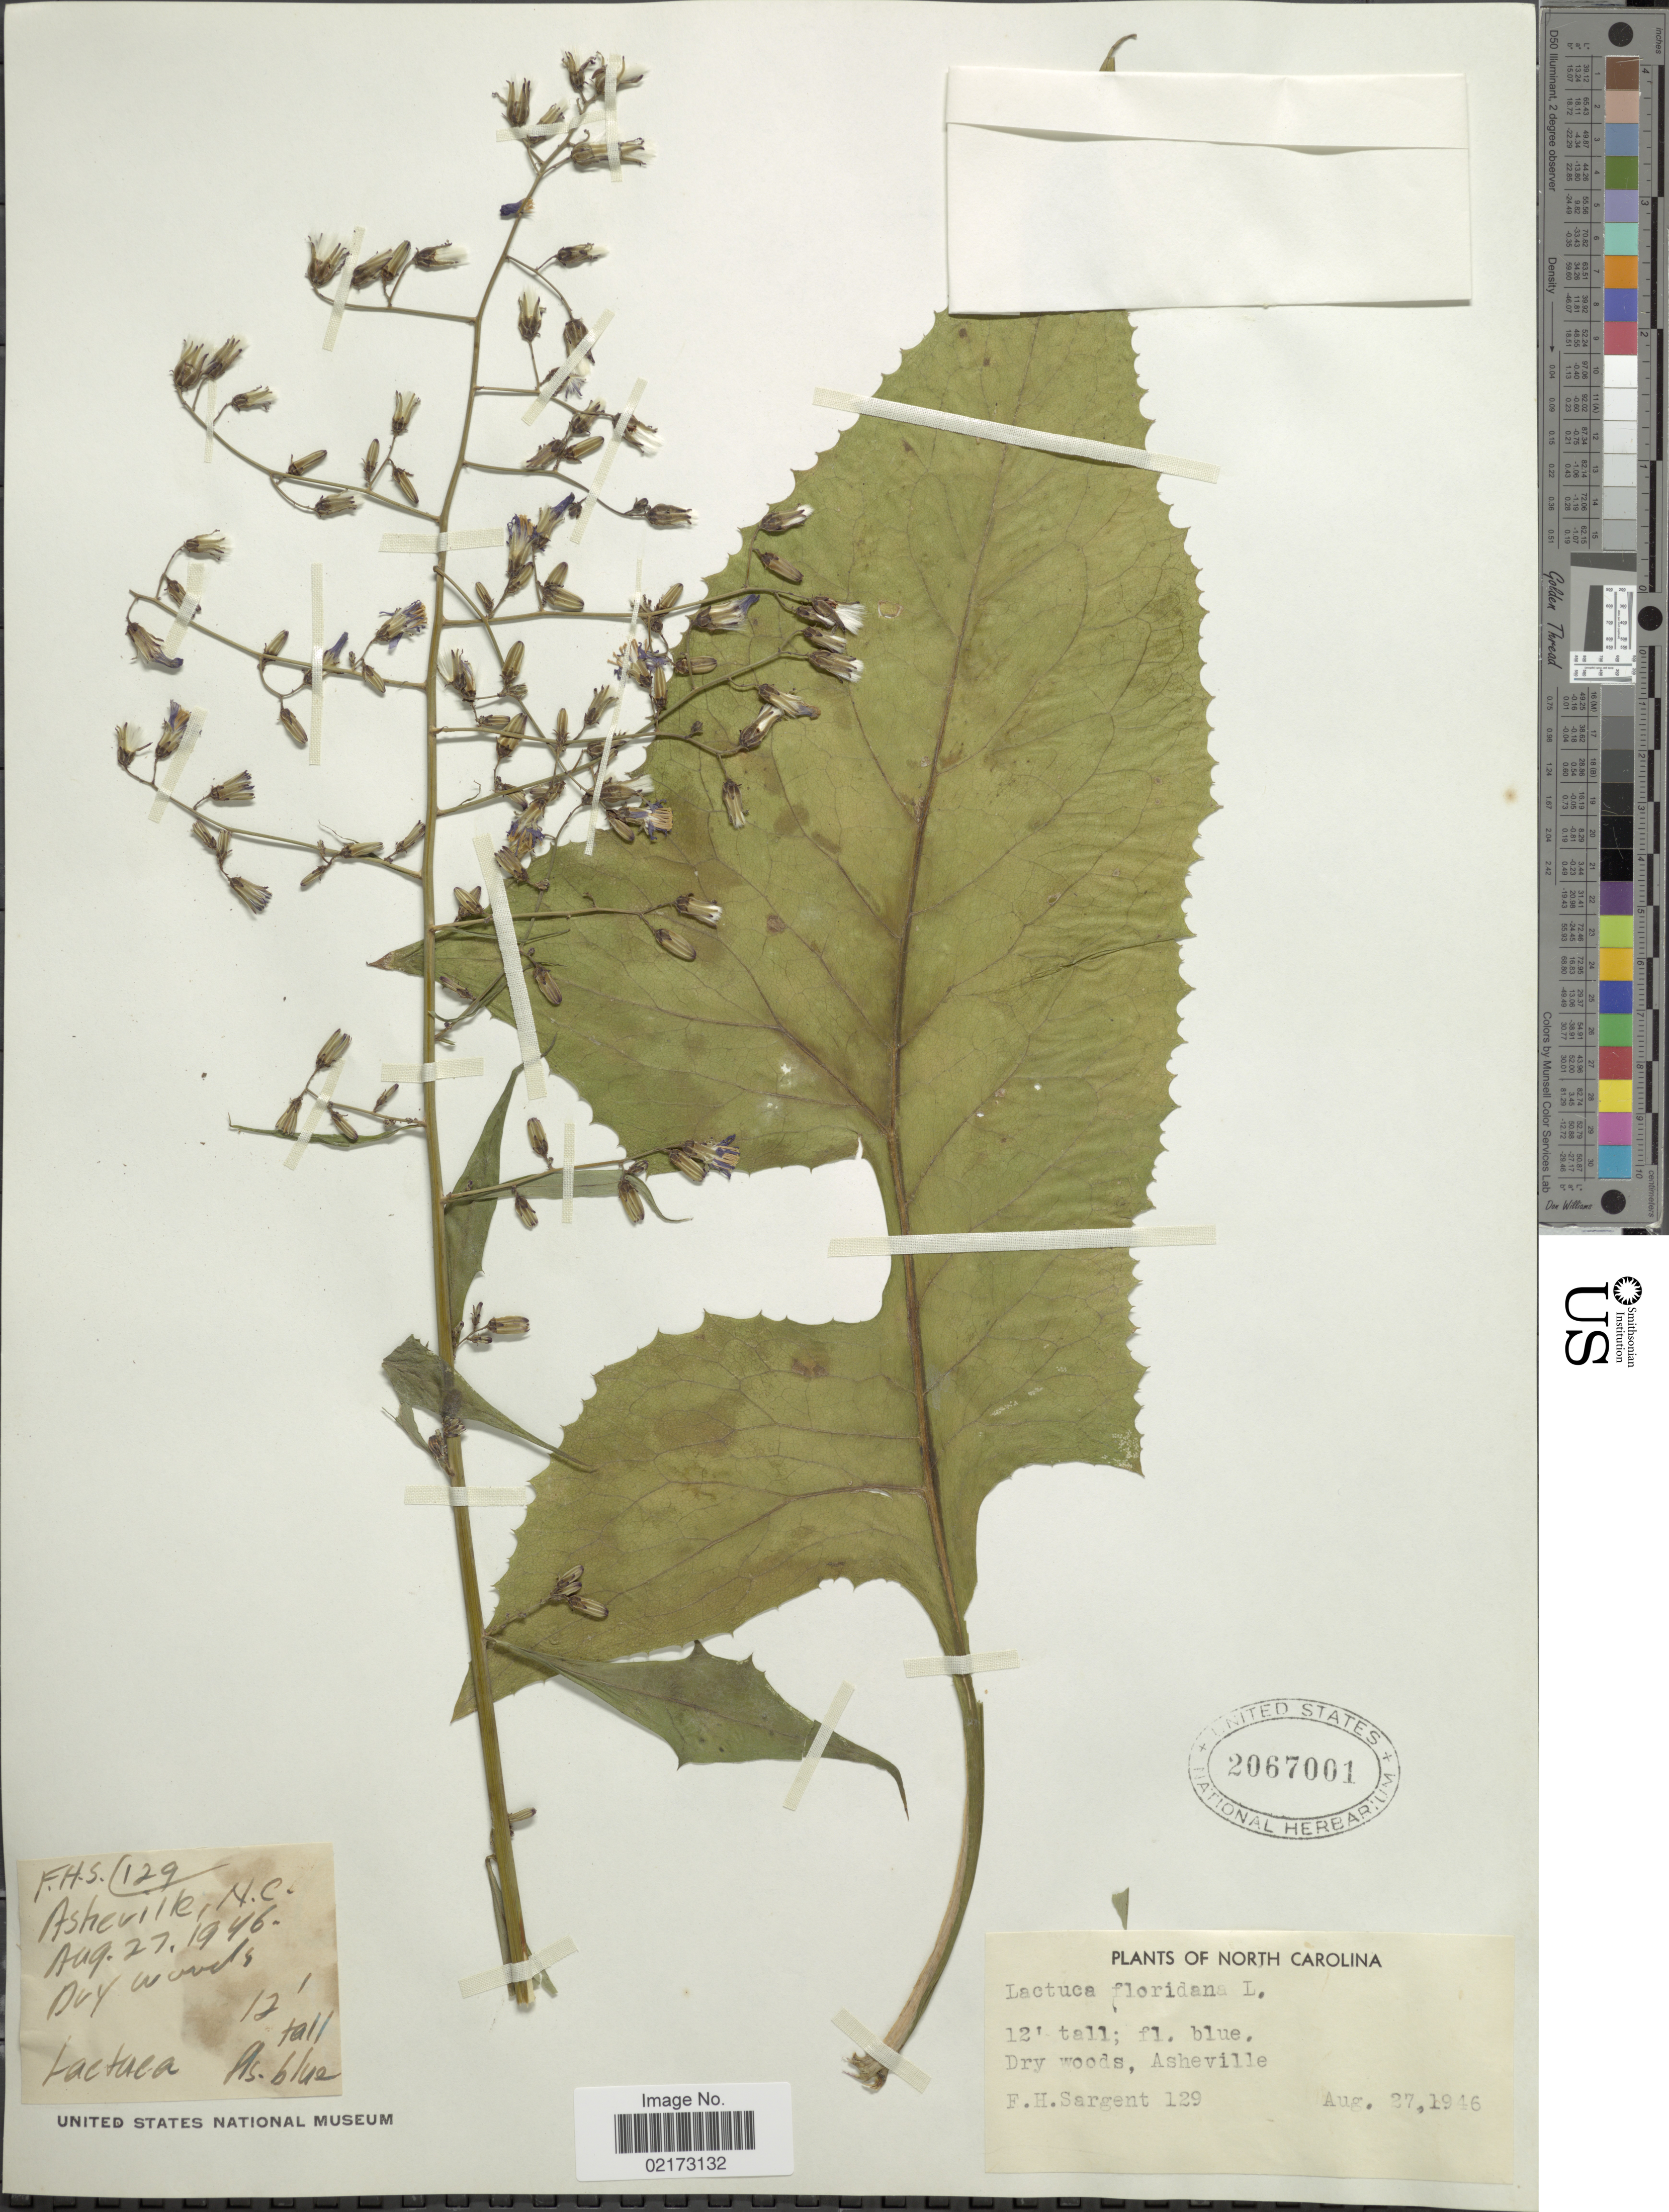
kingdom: Plantae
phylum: Tracheophyta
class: Magnoliopsida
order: Asterales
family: Asteraceae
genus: Lactuca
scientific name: Lactuca floridana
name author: (L.) Gaertn.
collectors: F. H. Sargent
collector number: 129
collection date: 1946-08-27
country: United States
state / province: North Carolina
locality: Asheville, N. C.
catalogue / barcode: US 2067001